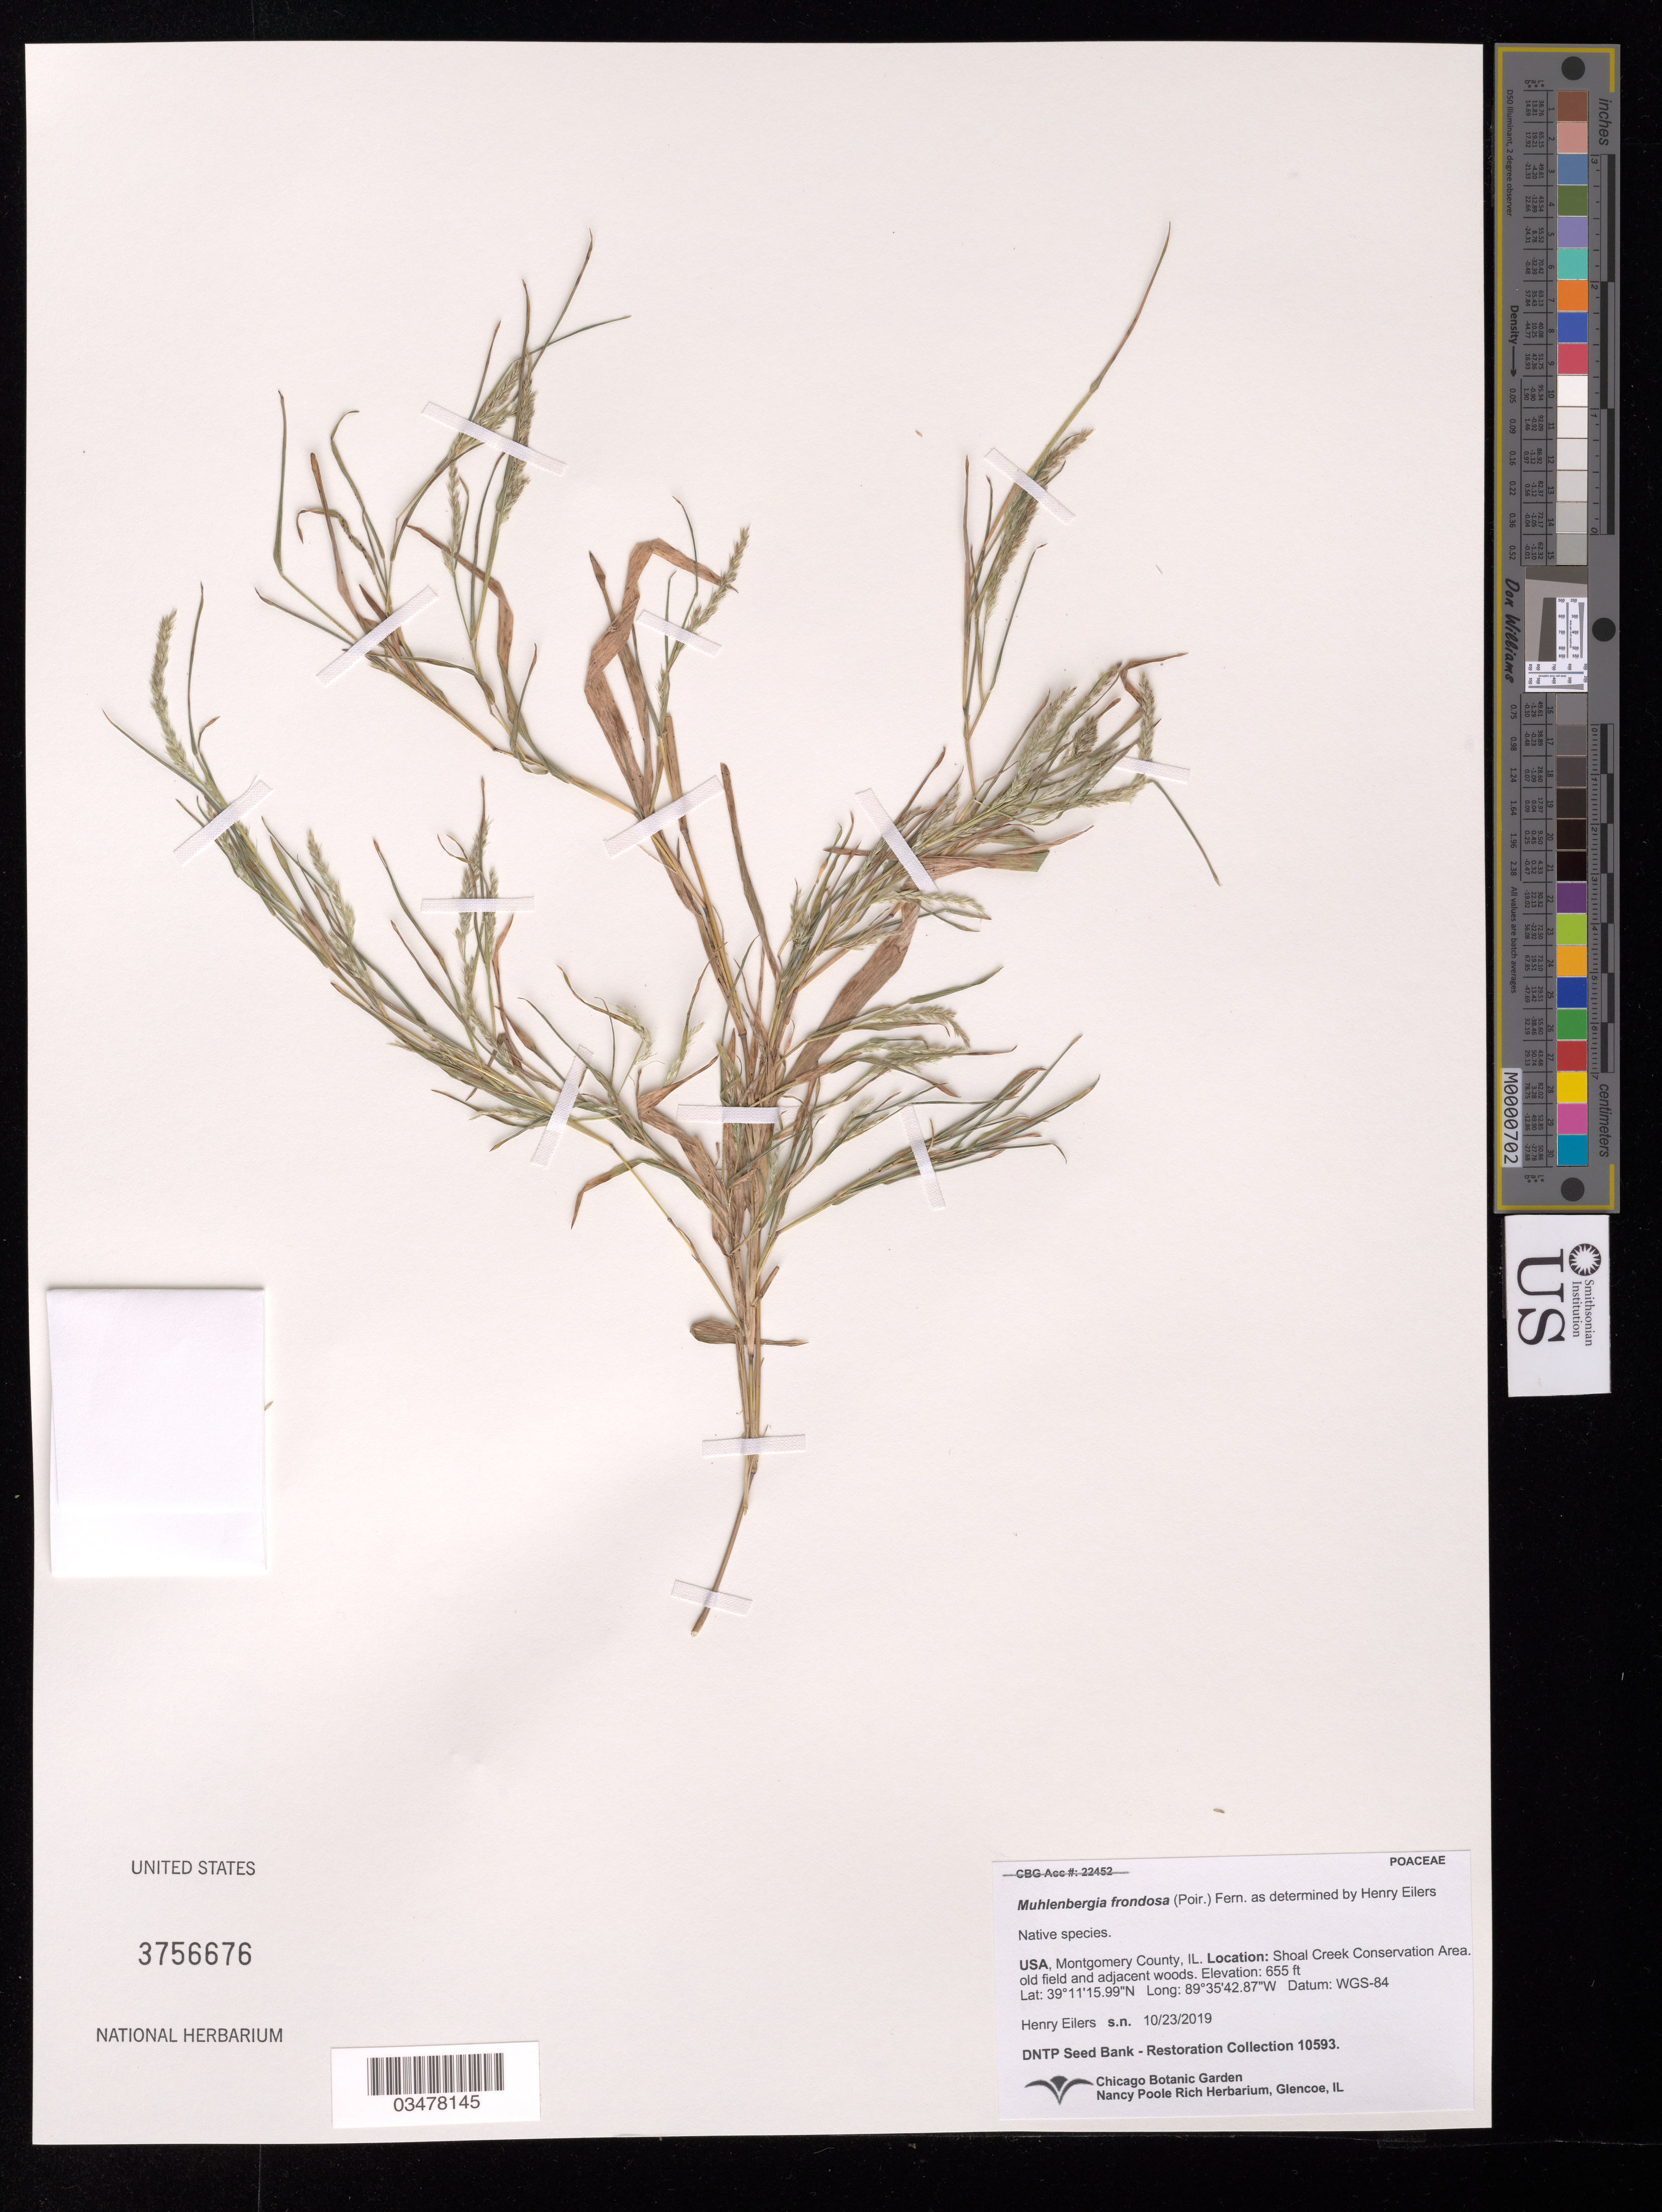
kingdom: Plantae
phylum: Tracheophyta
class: Liliopsida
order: Poales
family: Poaceae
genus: Muhlenbergia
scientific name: Muhlenbergia frondosa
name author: (Poir.) Fernald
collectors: H. Eilers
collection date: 2019-10-23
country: United States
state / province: Illinois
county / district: Montgomery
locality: Shoal Creek Conservation Area, old field and adjacent woods.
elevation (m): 200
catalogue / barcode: US 3756676